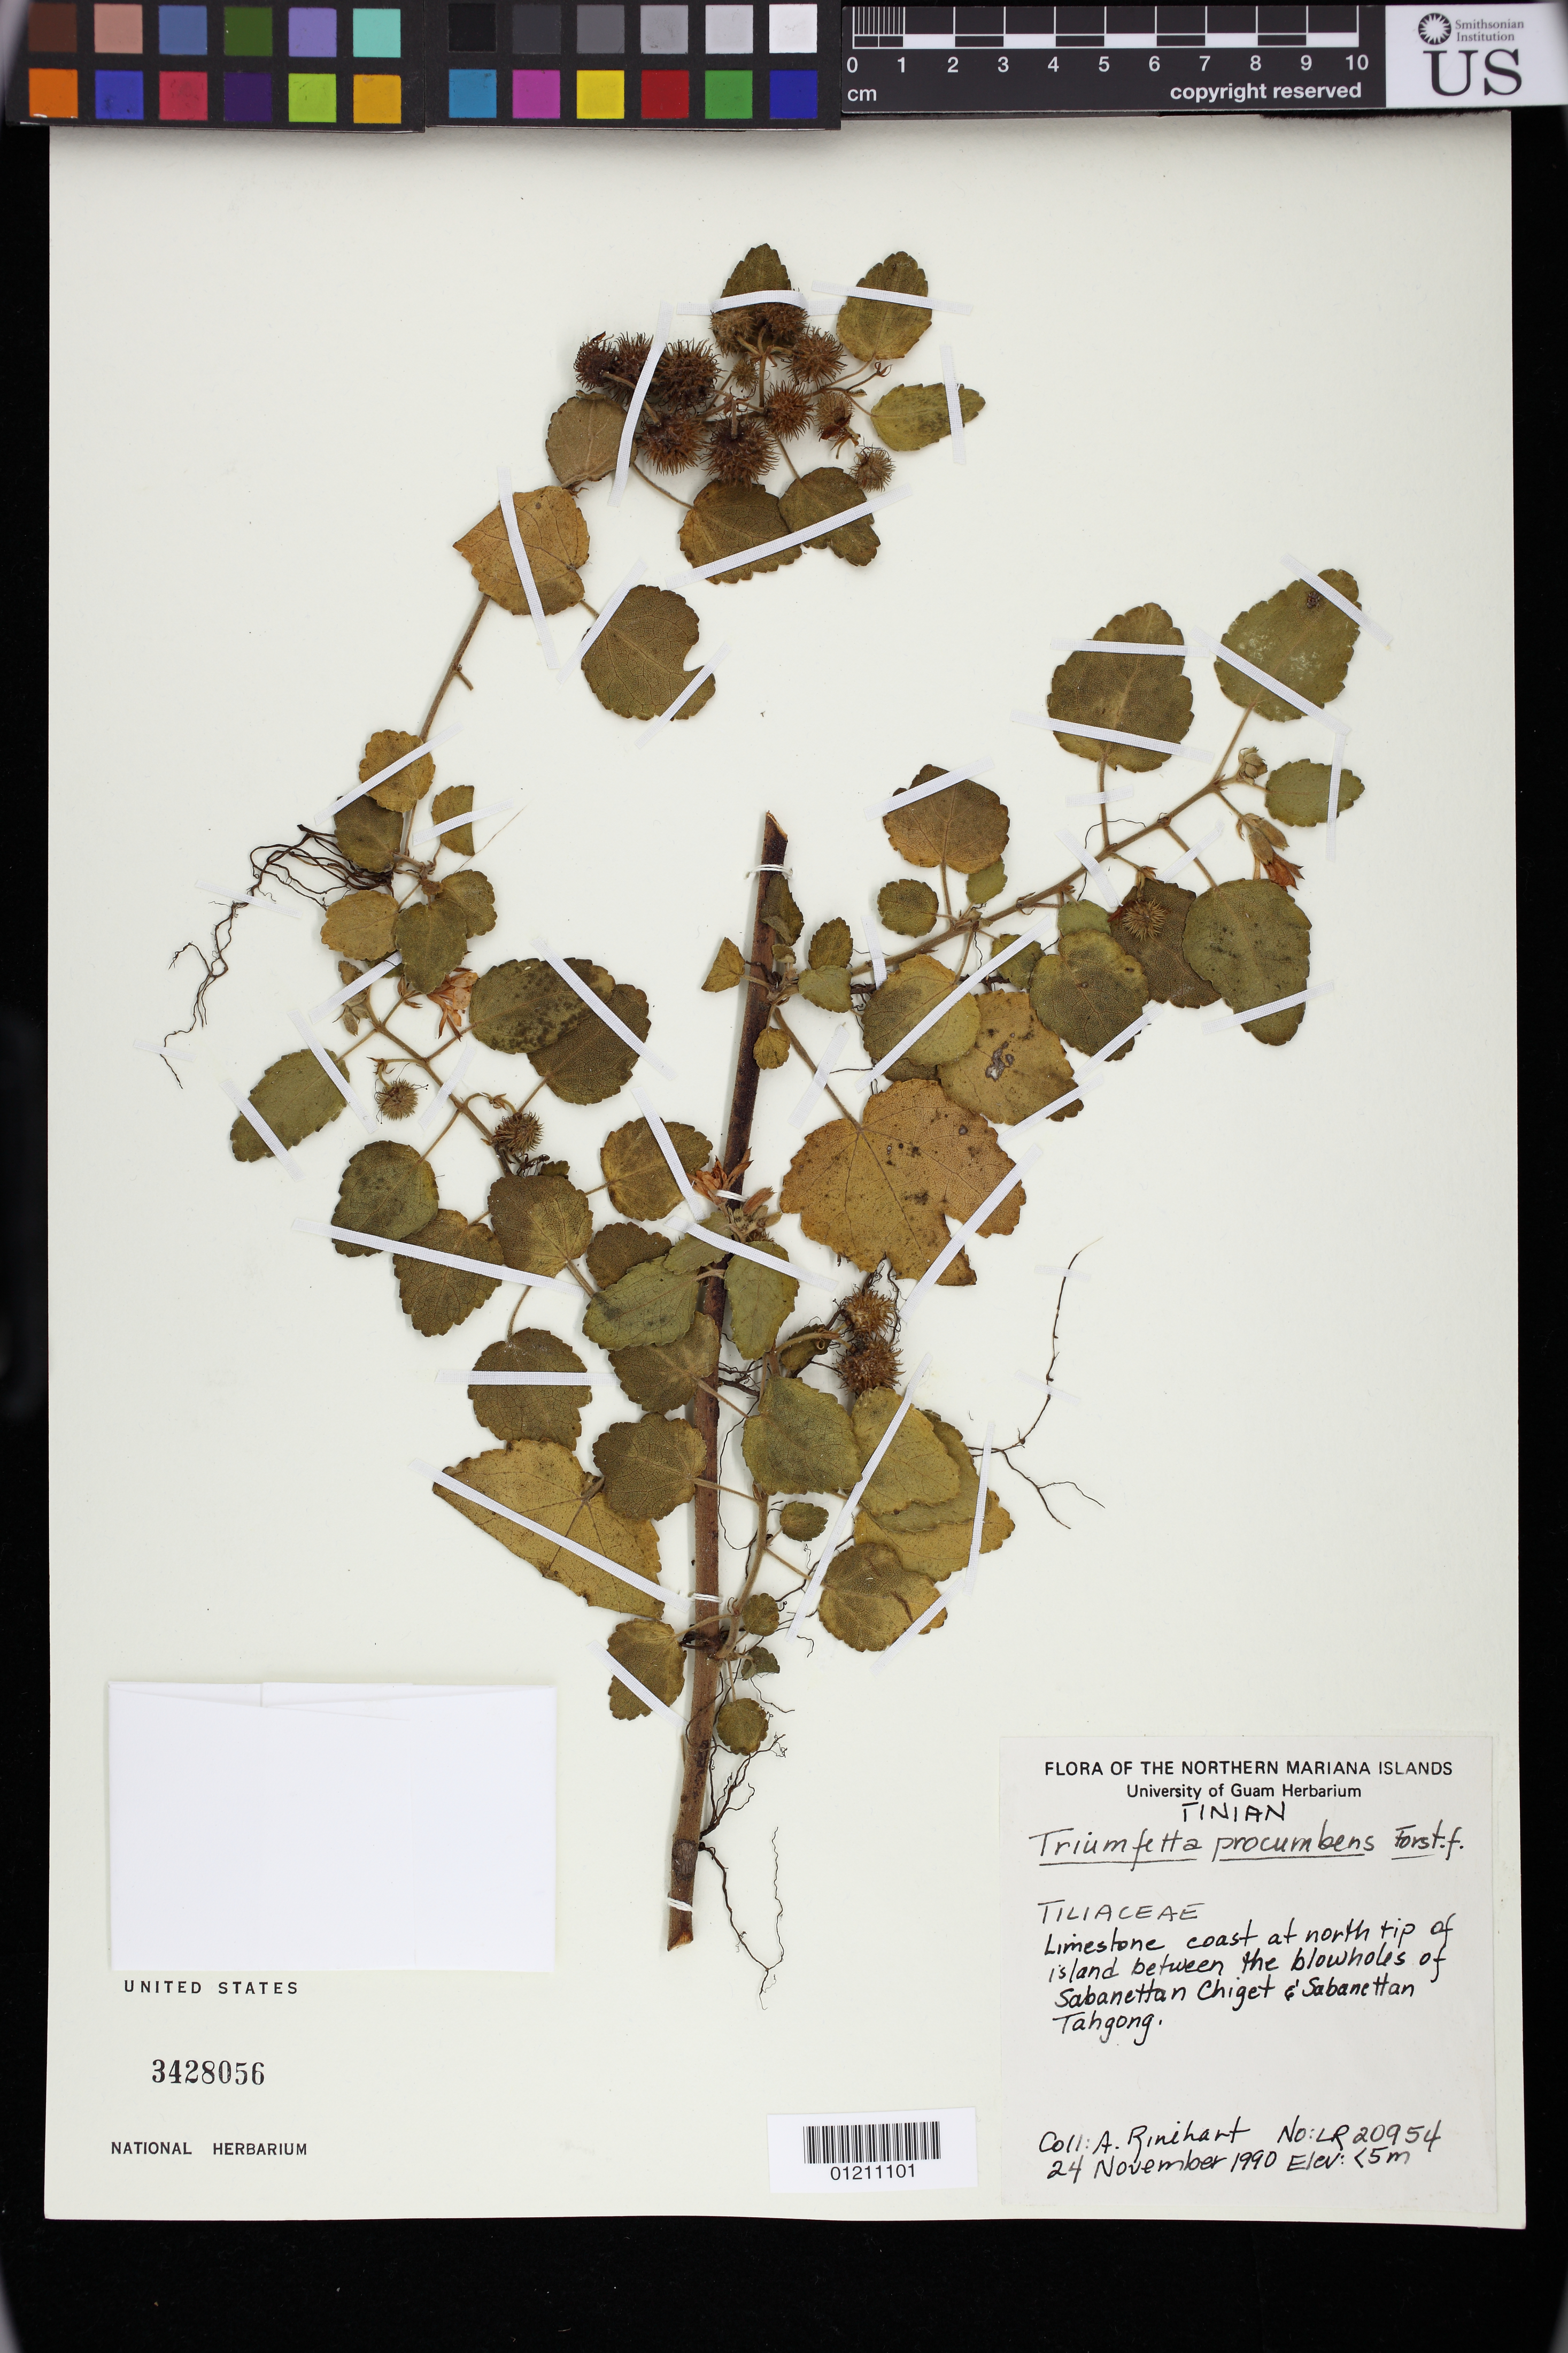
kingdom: Plantae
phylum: Tracheophyta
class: Magnoliopsida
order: Malvales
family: Malvaceae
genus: Triumfetta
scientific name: Triumfetta procumbens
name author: G. Forst.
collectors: A. Rinehart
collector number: LR 20954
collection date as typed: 24 Nov 1990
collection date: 1990-11-24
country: Northern Mariana Islands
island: Tinian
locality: Tinian. Limestone coast at the north tip of island between the blowholes of Sabanettan Chiget & Sabanettan Tahgong.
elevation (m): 5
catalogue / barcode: US 3428056